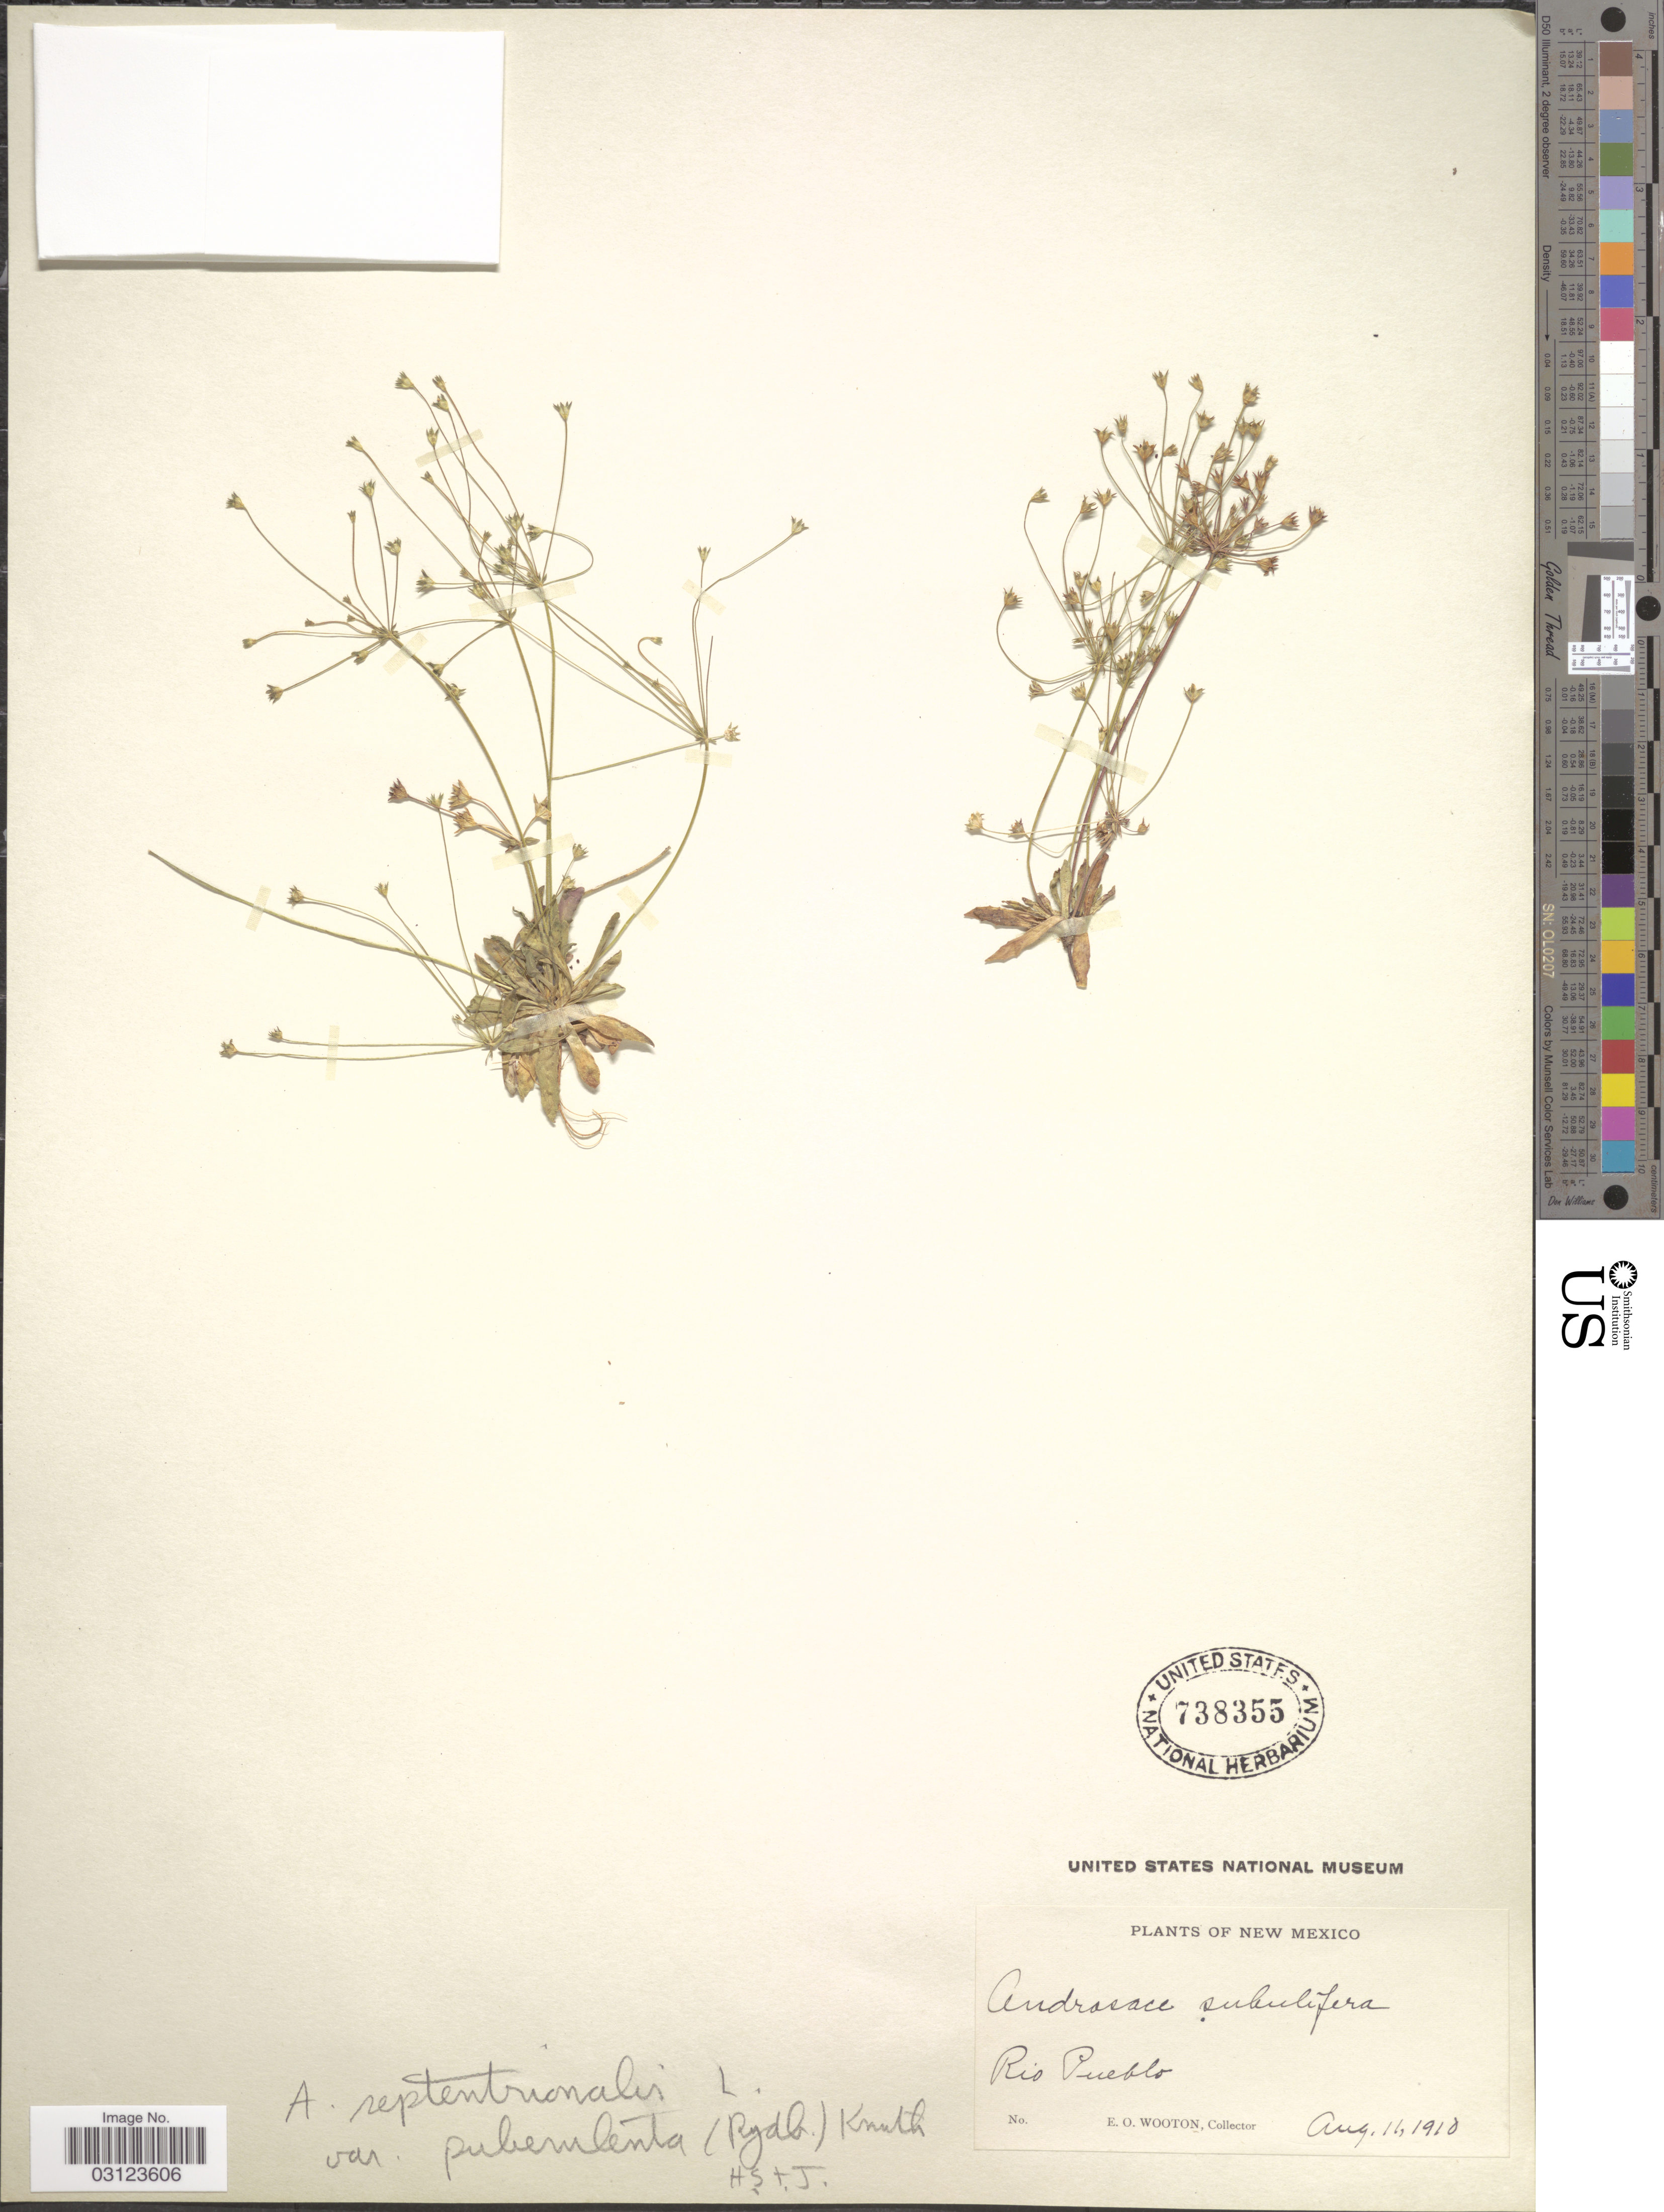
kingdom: Plantae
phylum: Tracheophyta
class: Magnoliopsida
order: Ericales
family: Primulaceae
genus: Androsace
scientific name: Androsace septentrionalis var. puberulenta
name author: (Rydb.) R. Knuth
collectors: E. O. Wooton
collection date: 1910-08-11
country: United States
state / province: New Mexico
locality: Rio Pueblo.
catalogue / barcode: US 738355